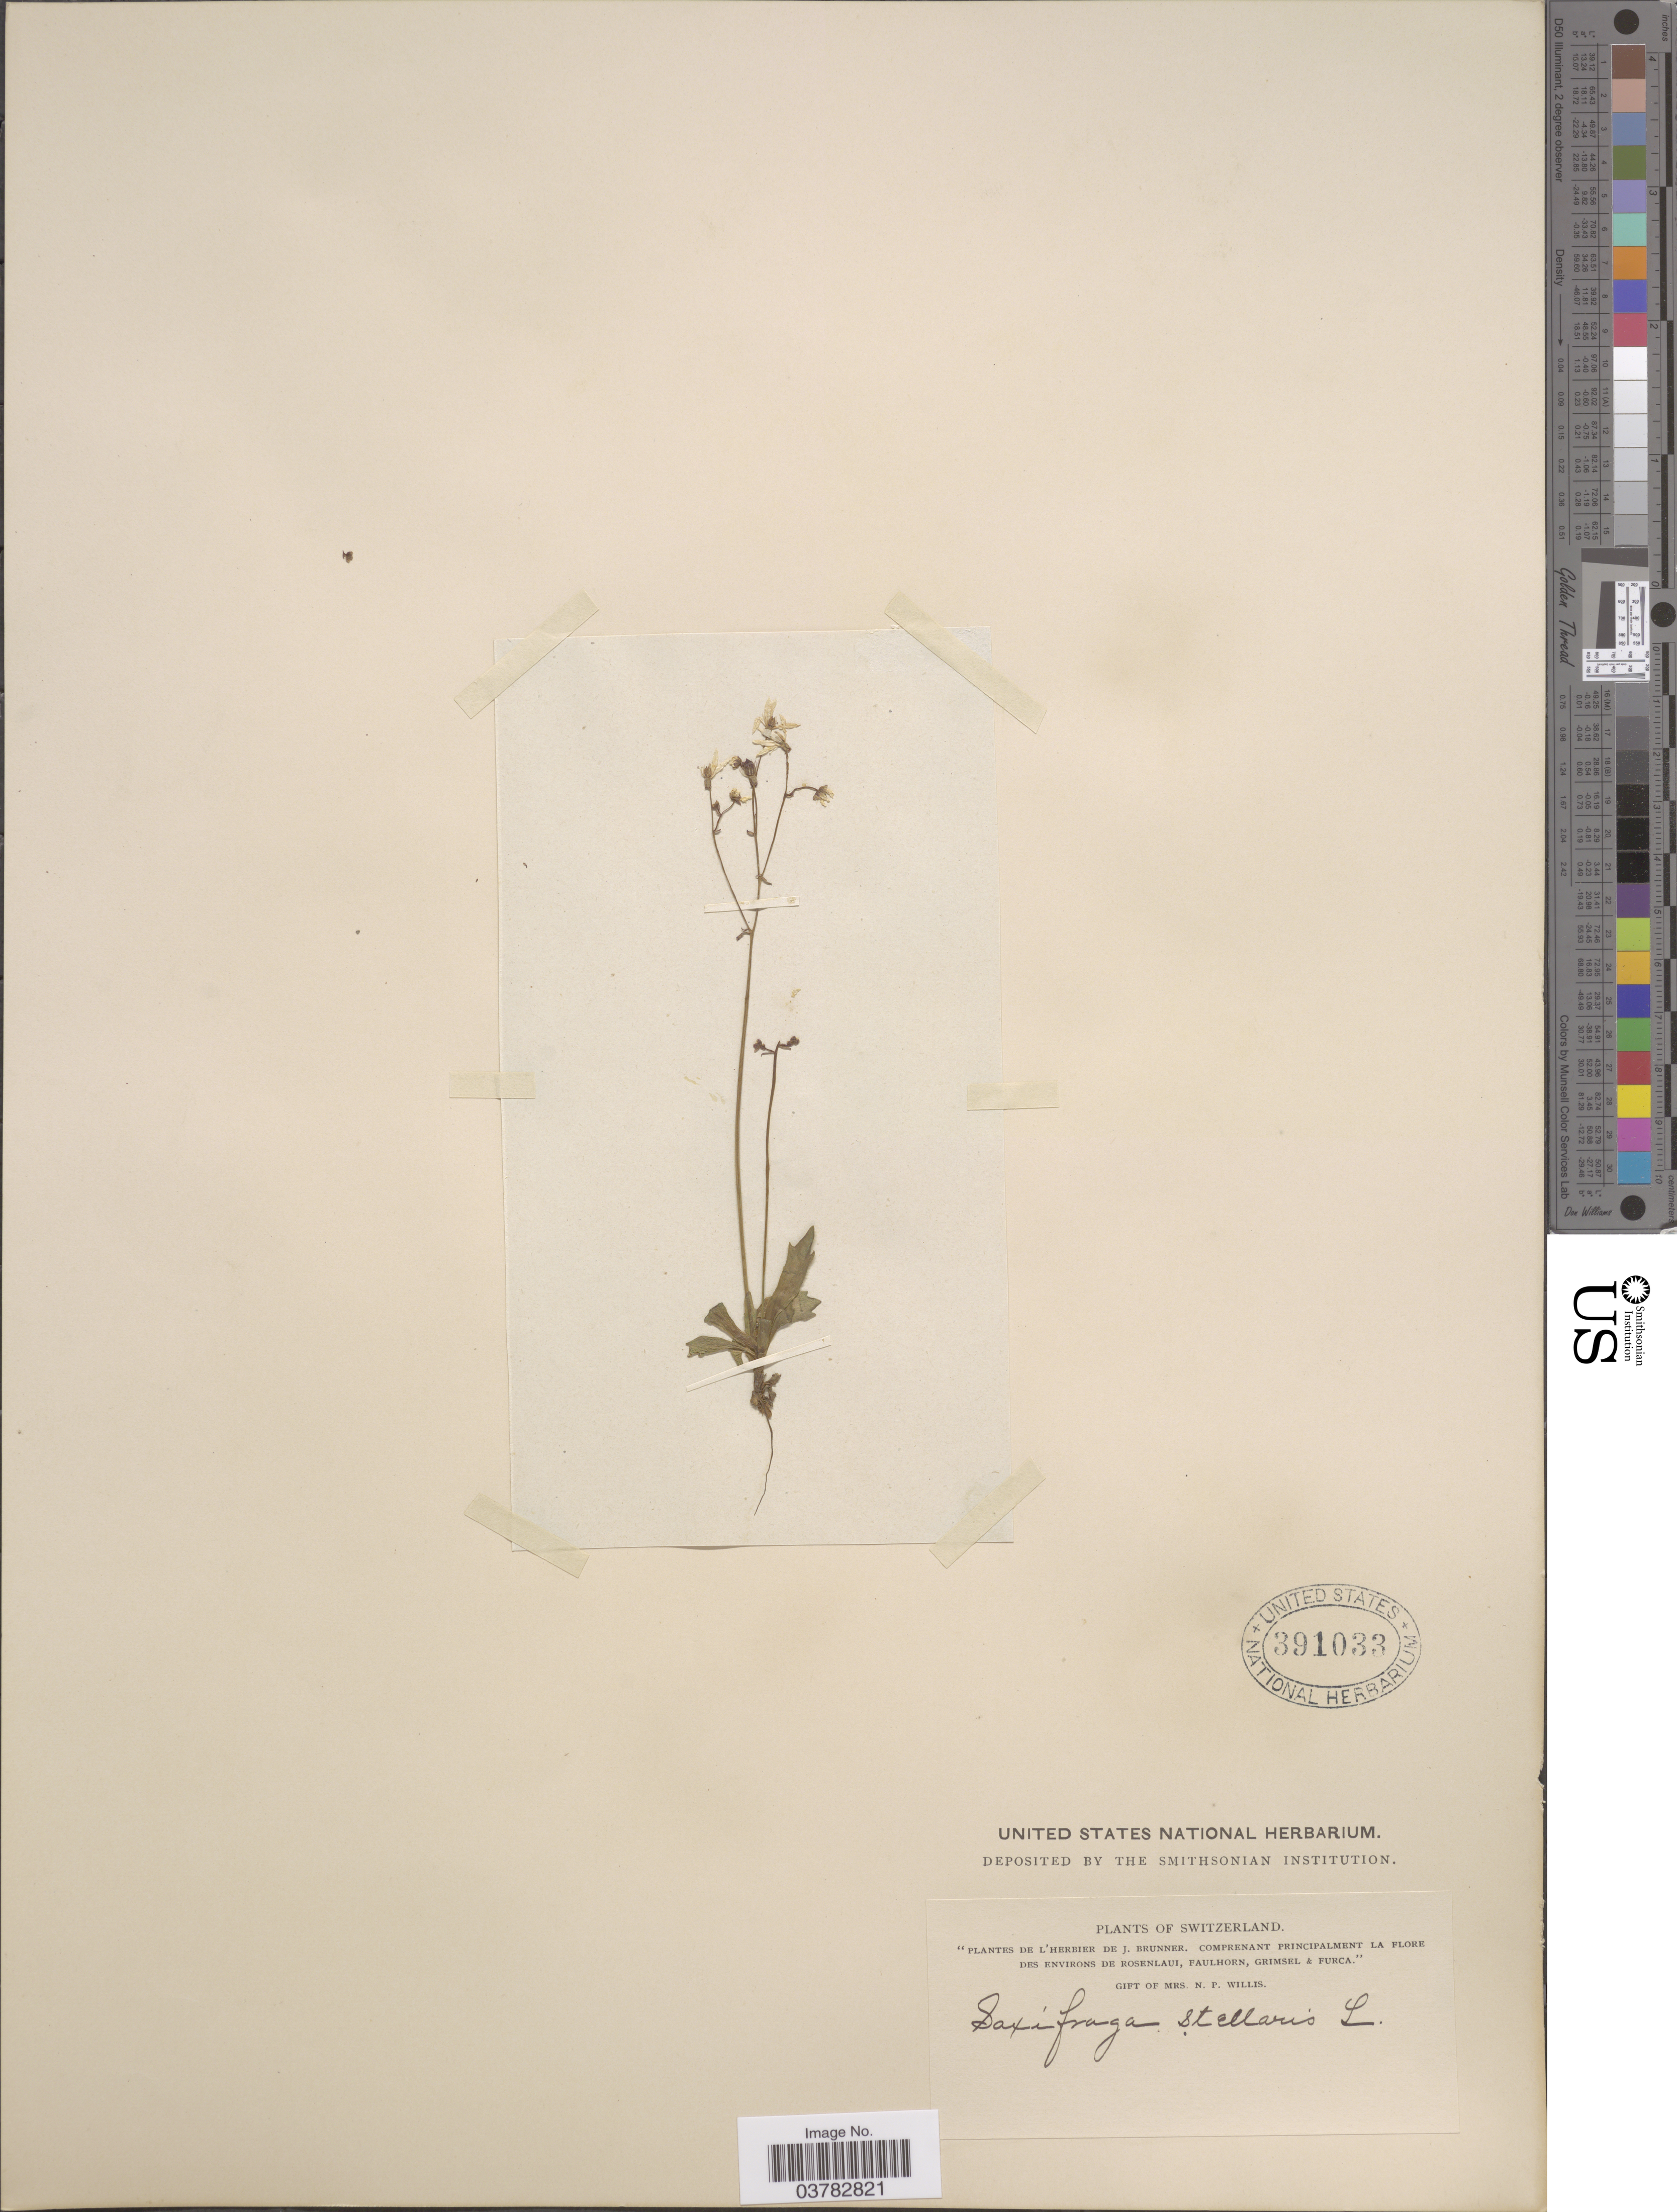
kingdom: Plantae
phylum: Tracheophyta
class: Magnoliopsida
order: Saxifragales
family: Saxifragaceae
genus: Micranthes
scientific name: Micranthes stellaris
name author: (L.) Galasso et al.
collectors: ex herb. J. Brunner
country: Switzerland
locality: Environs de Rosenlaui, Faulhorn, Grimsel & Furca.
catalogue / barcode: US 391033